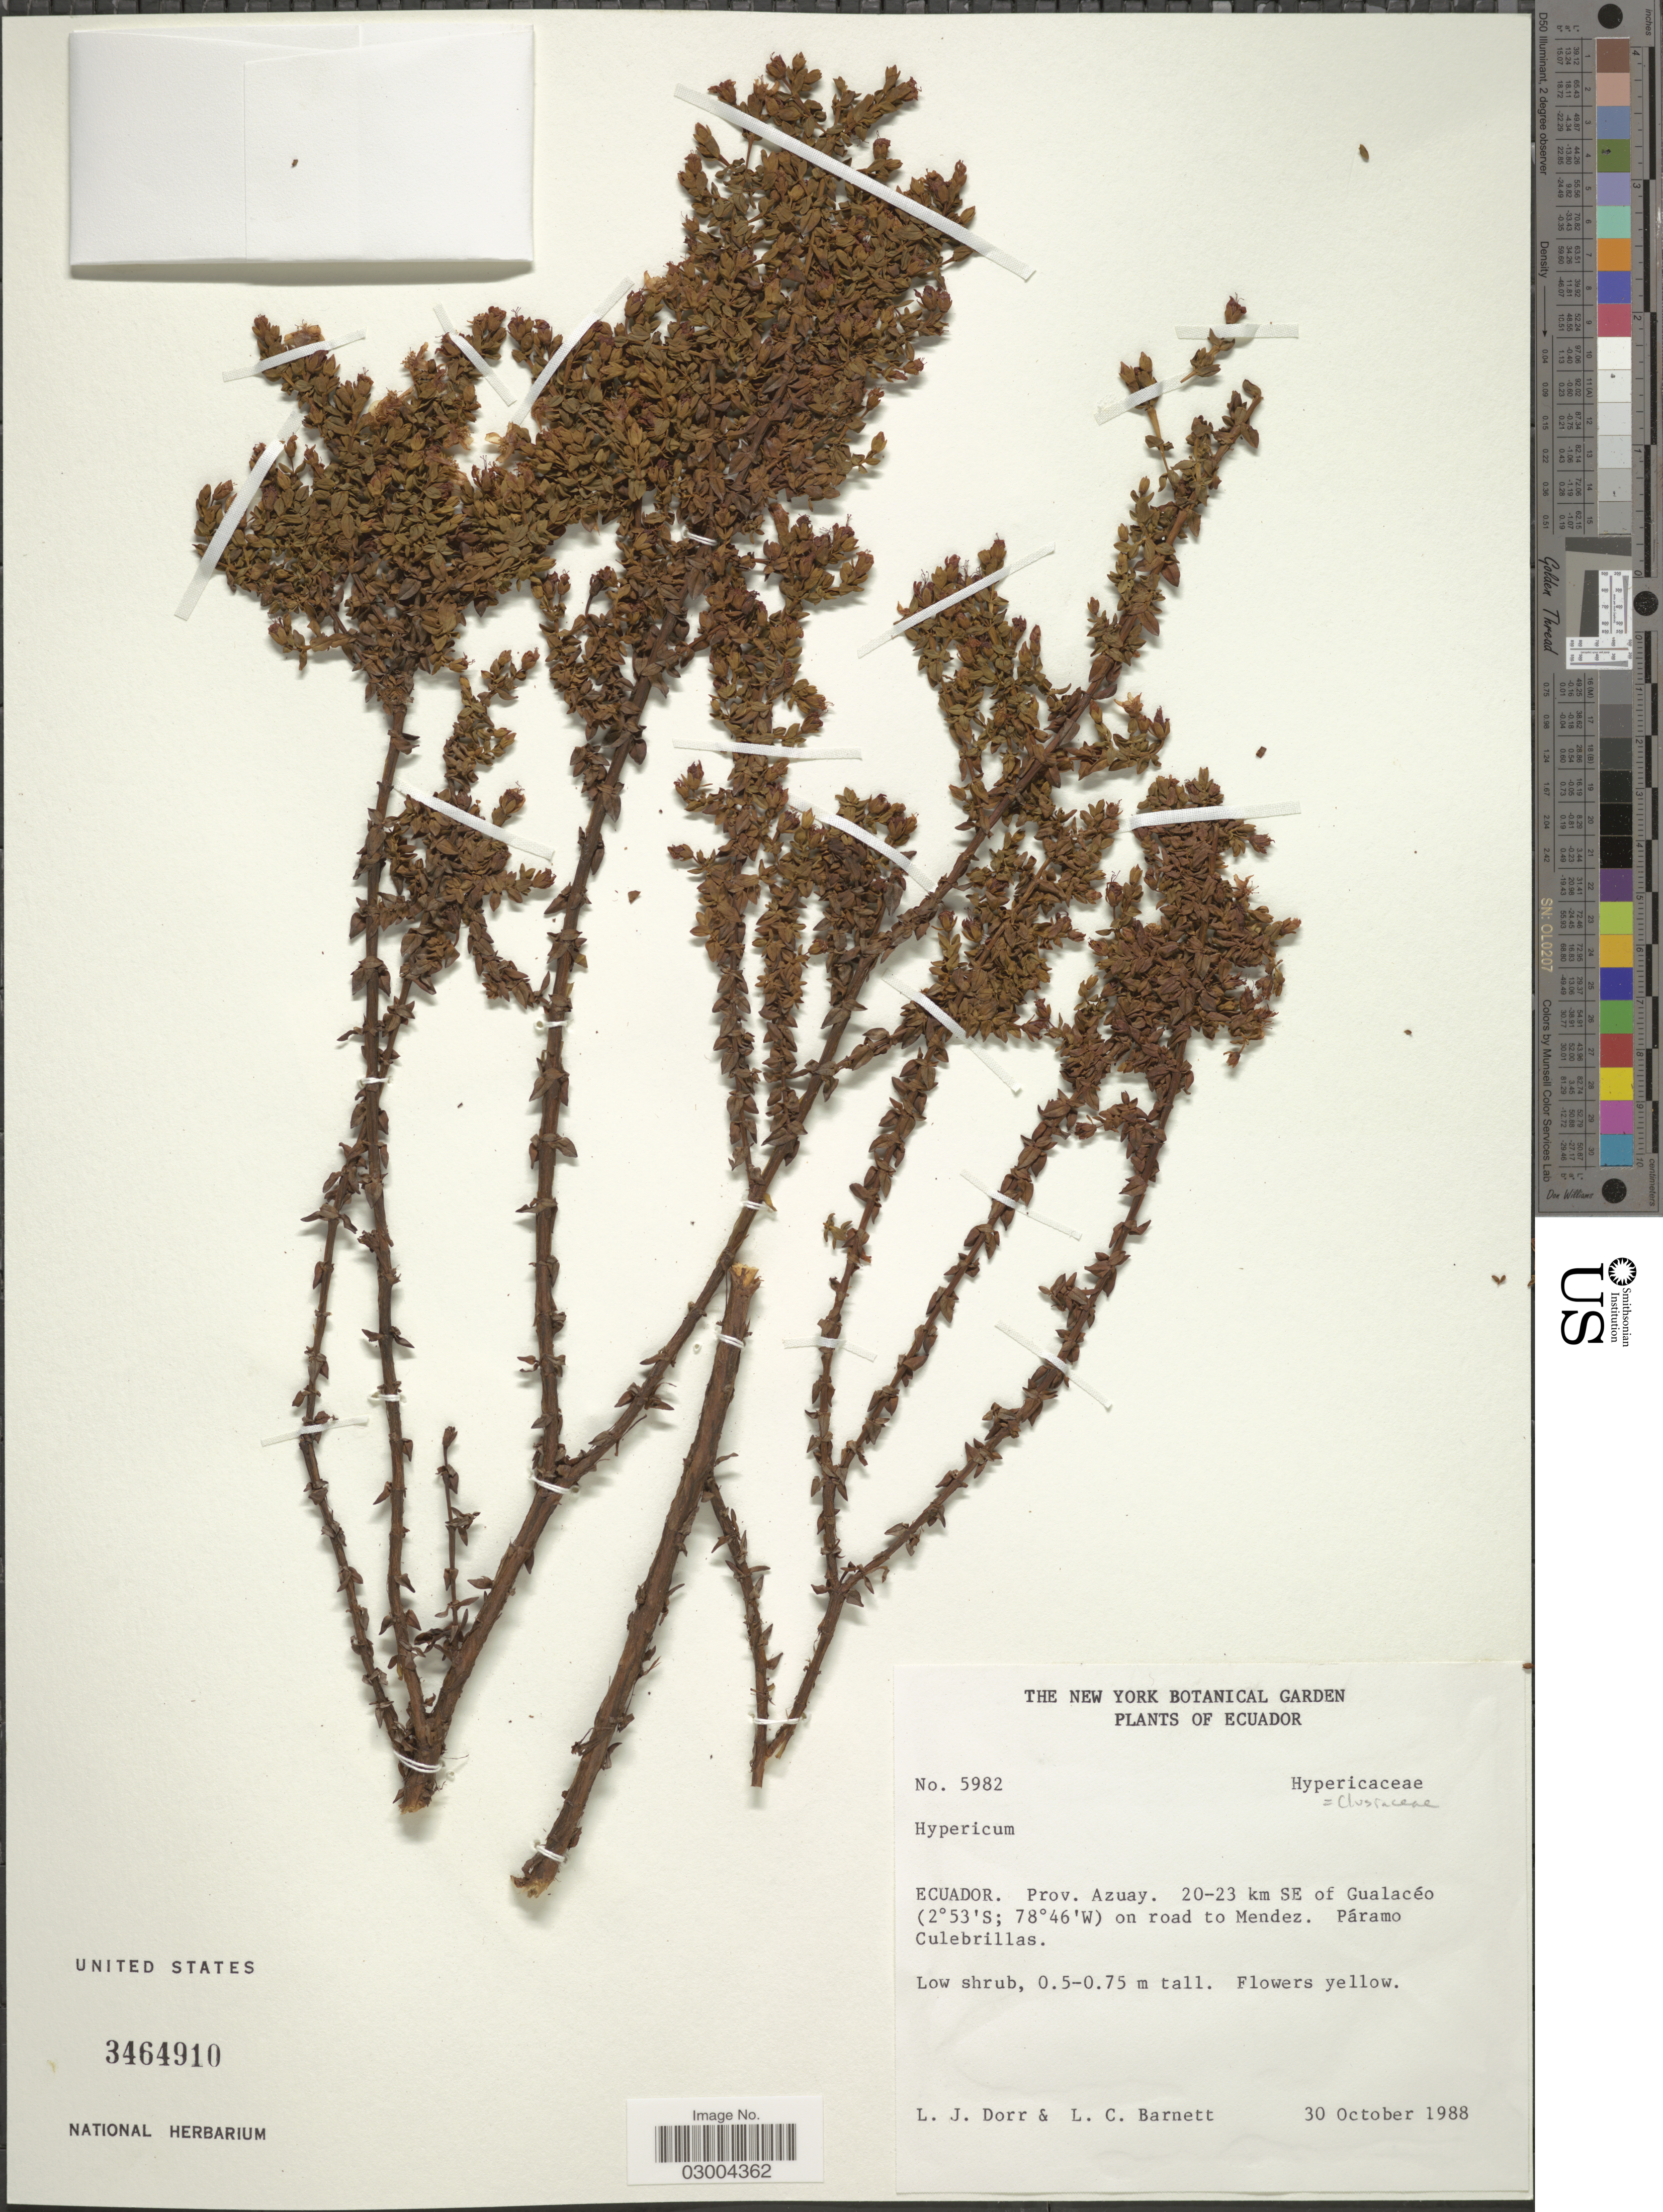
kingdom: Plantae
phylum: Tracheophyta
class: Magnoliopsida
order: Malpighiales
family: Hypericaceae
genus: Hypericum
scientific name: Hypericum sp.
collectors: L. J. Dorr & L. C. Barnett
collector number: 5982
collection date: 1988-10-30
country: Ecuador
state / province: Azuay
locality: Prov. Azuay. 20-23 km SE of Gualacéo on road to Mendez. Páramo Culebrillas.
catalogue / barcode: US 3464910